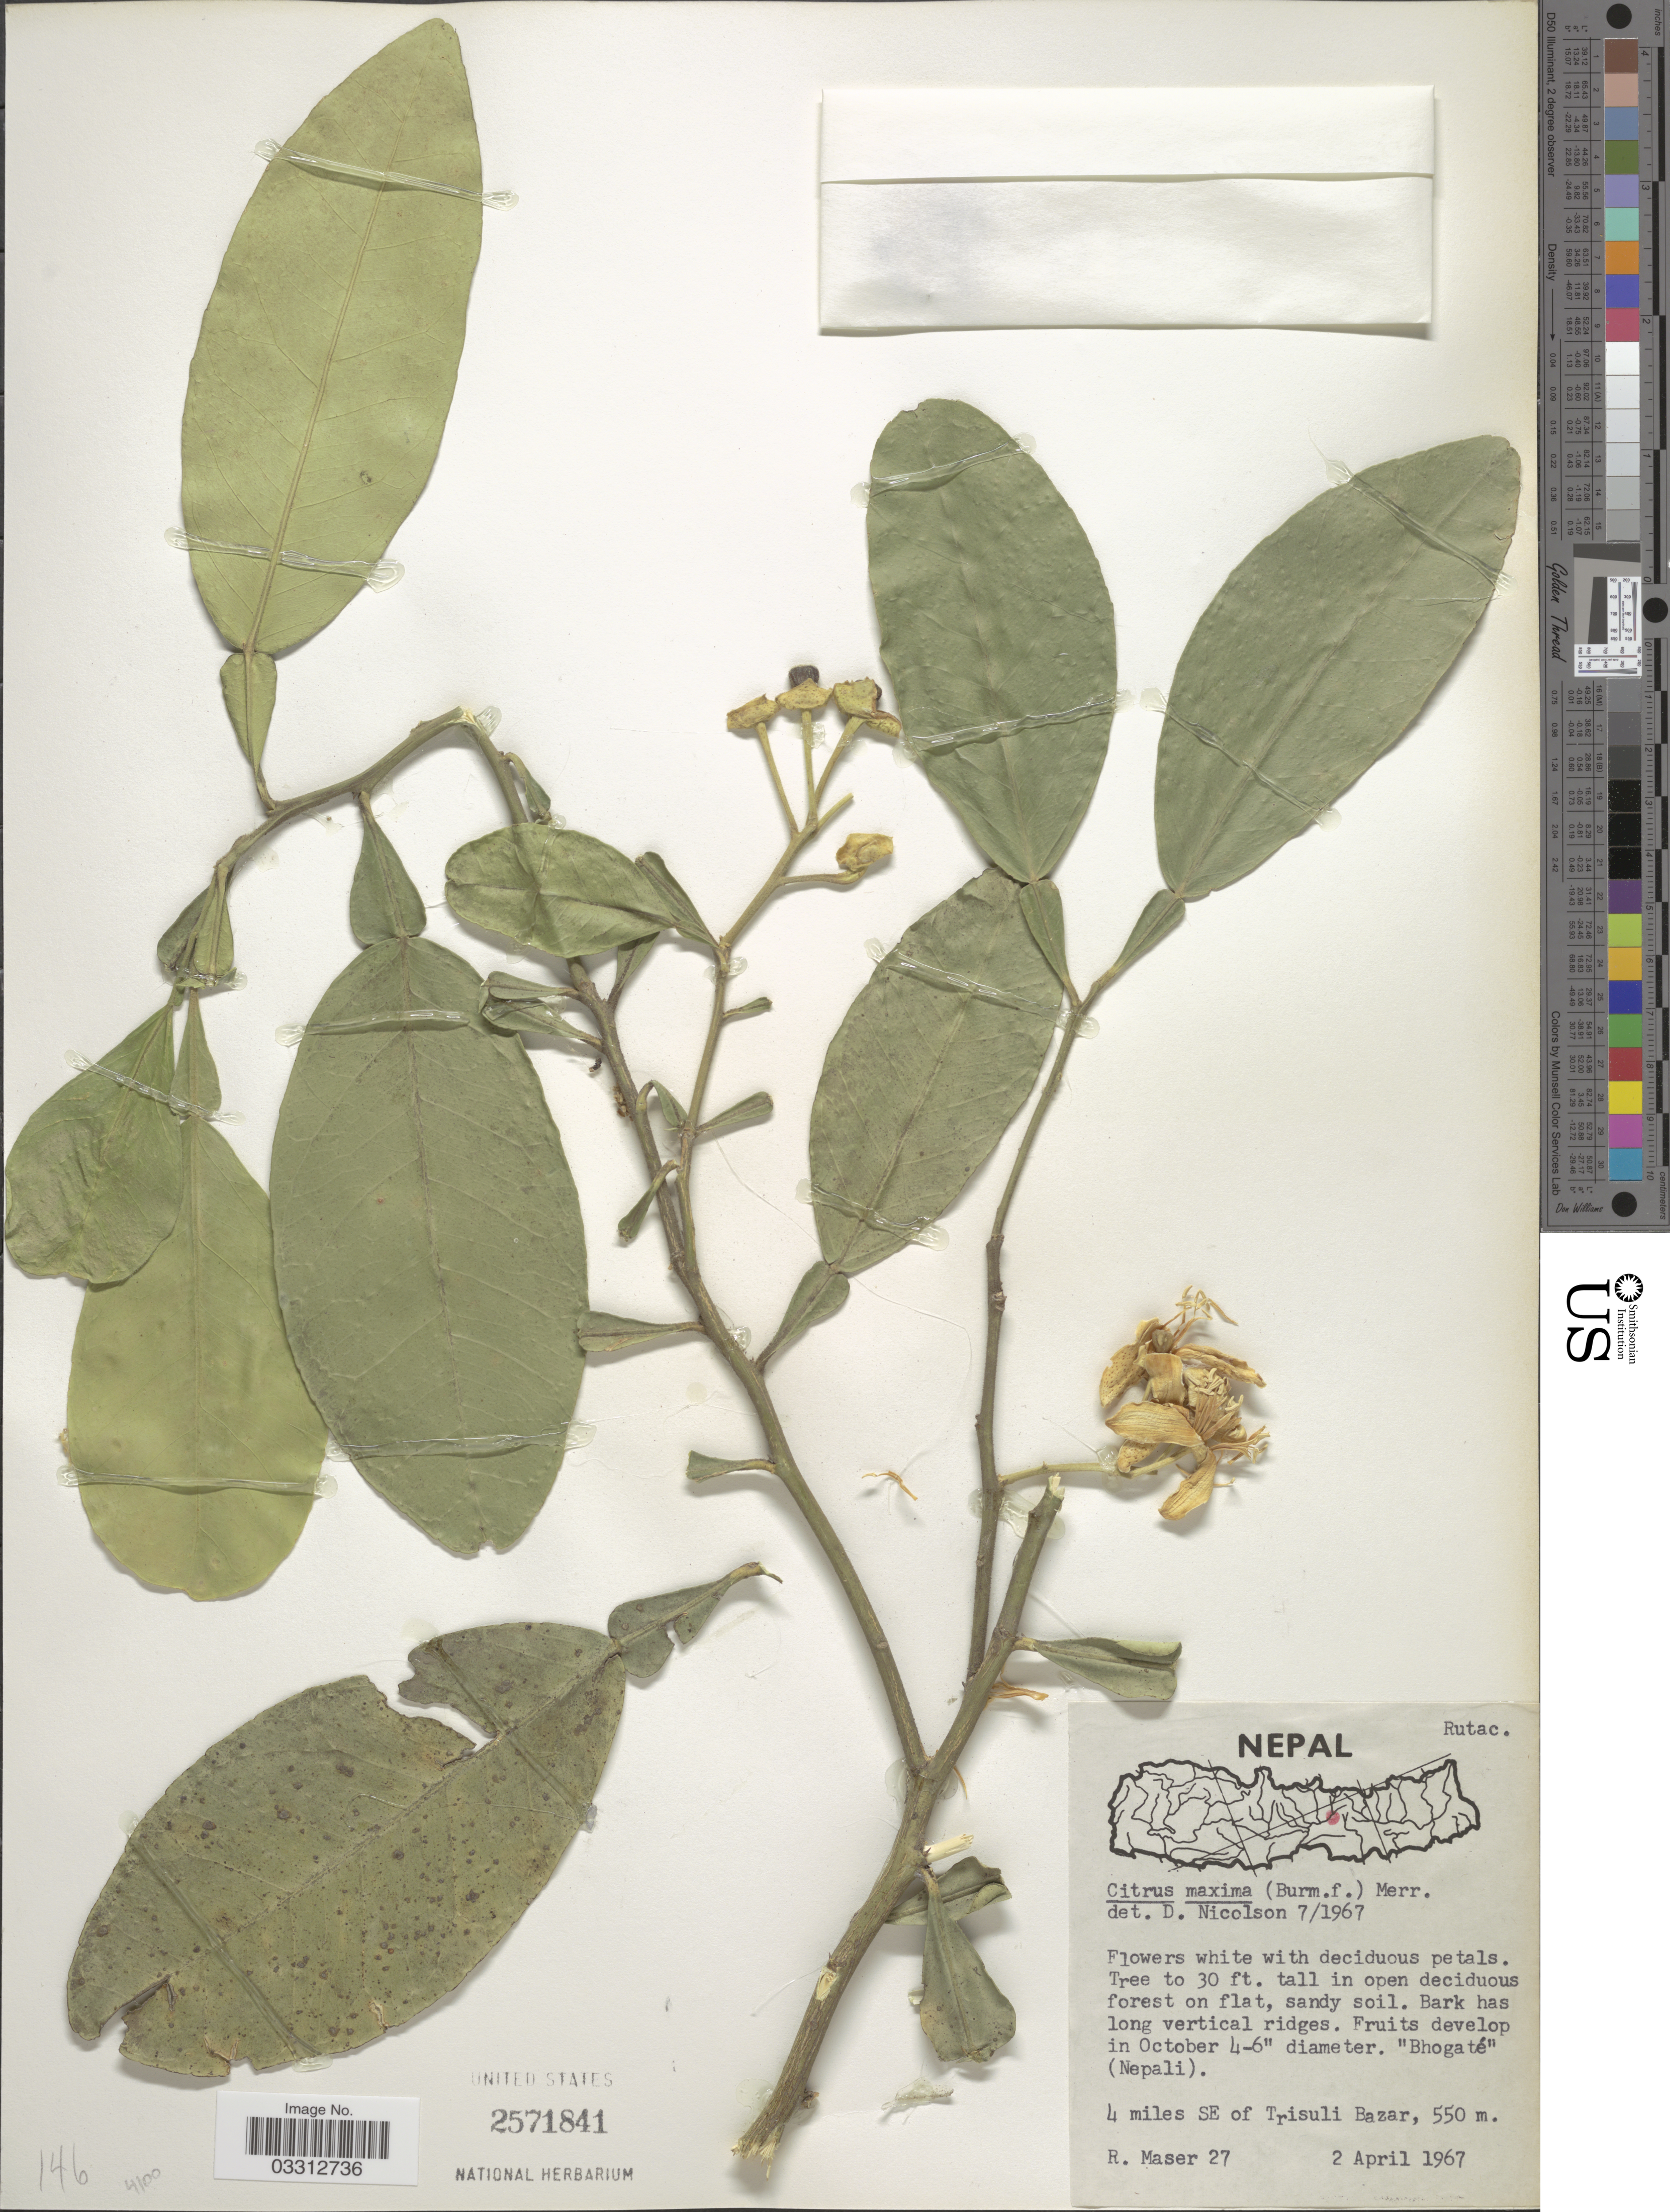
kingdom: Plantae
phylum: Tracheophyta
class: Magnoliopsida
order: Sapindales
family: Rutaceae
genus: Citrus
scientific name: Citrus maxima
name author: (Burm.) Merr.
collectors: R. Maser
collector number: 27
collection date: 1967-04-02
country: Nepal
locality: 4 miles SE of Trisuli Bazar.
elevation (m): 550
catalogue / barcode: US 2571841